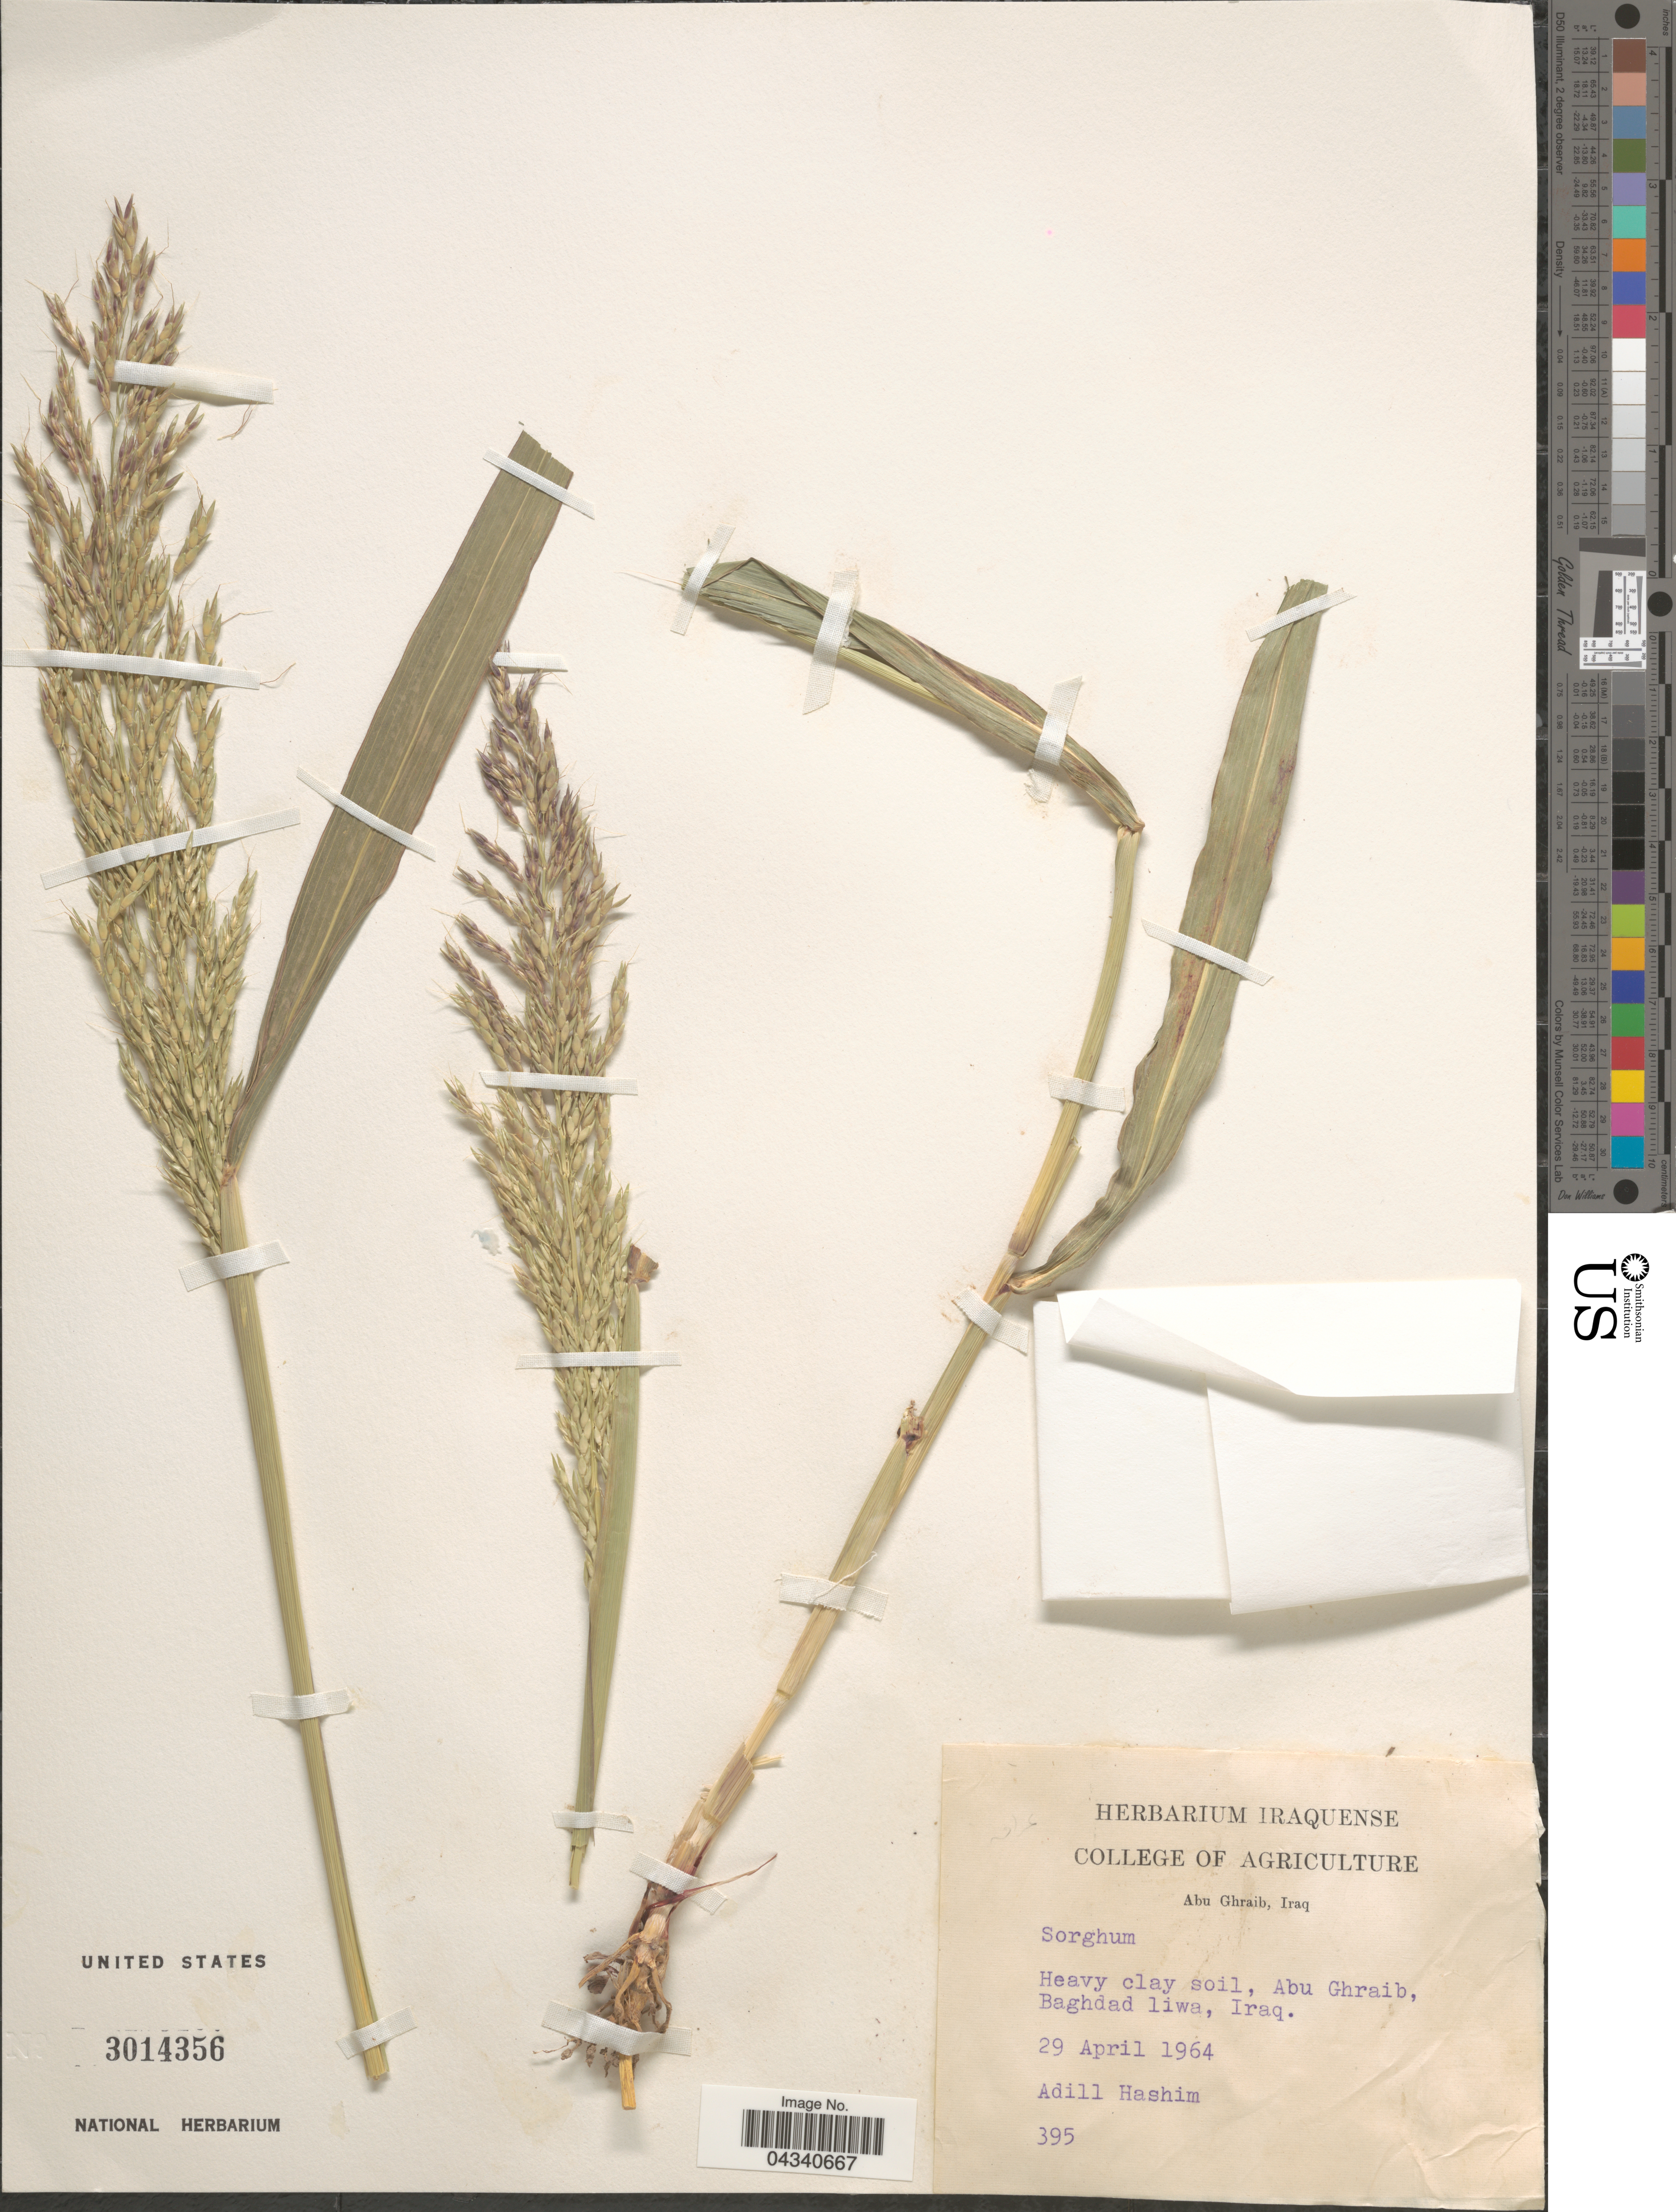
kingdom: Plantae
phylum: Tracheophyta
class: Liliopsida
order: Poales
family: Poaceae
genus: Sorghum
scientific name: Sorghum sp.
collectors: A. Hashim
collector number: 395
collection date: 1964-04-29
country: Iraq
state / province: Baghdad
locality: Abu Ghraib, Baghdad liwa.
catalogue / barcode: US 3014356